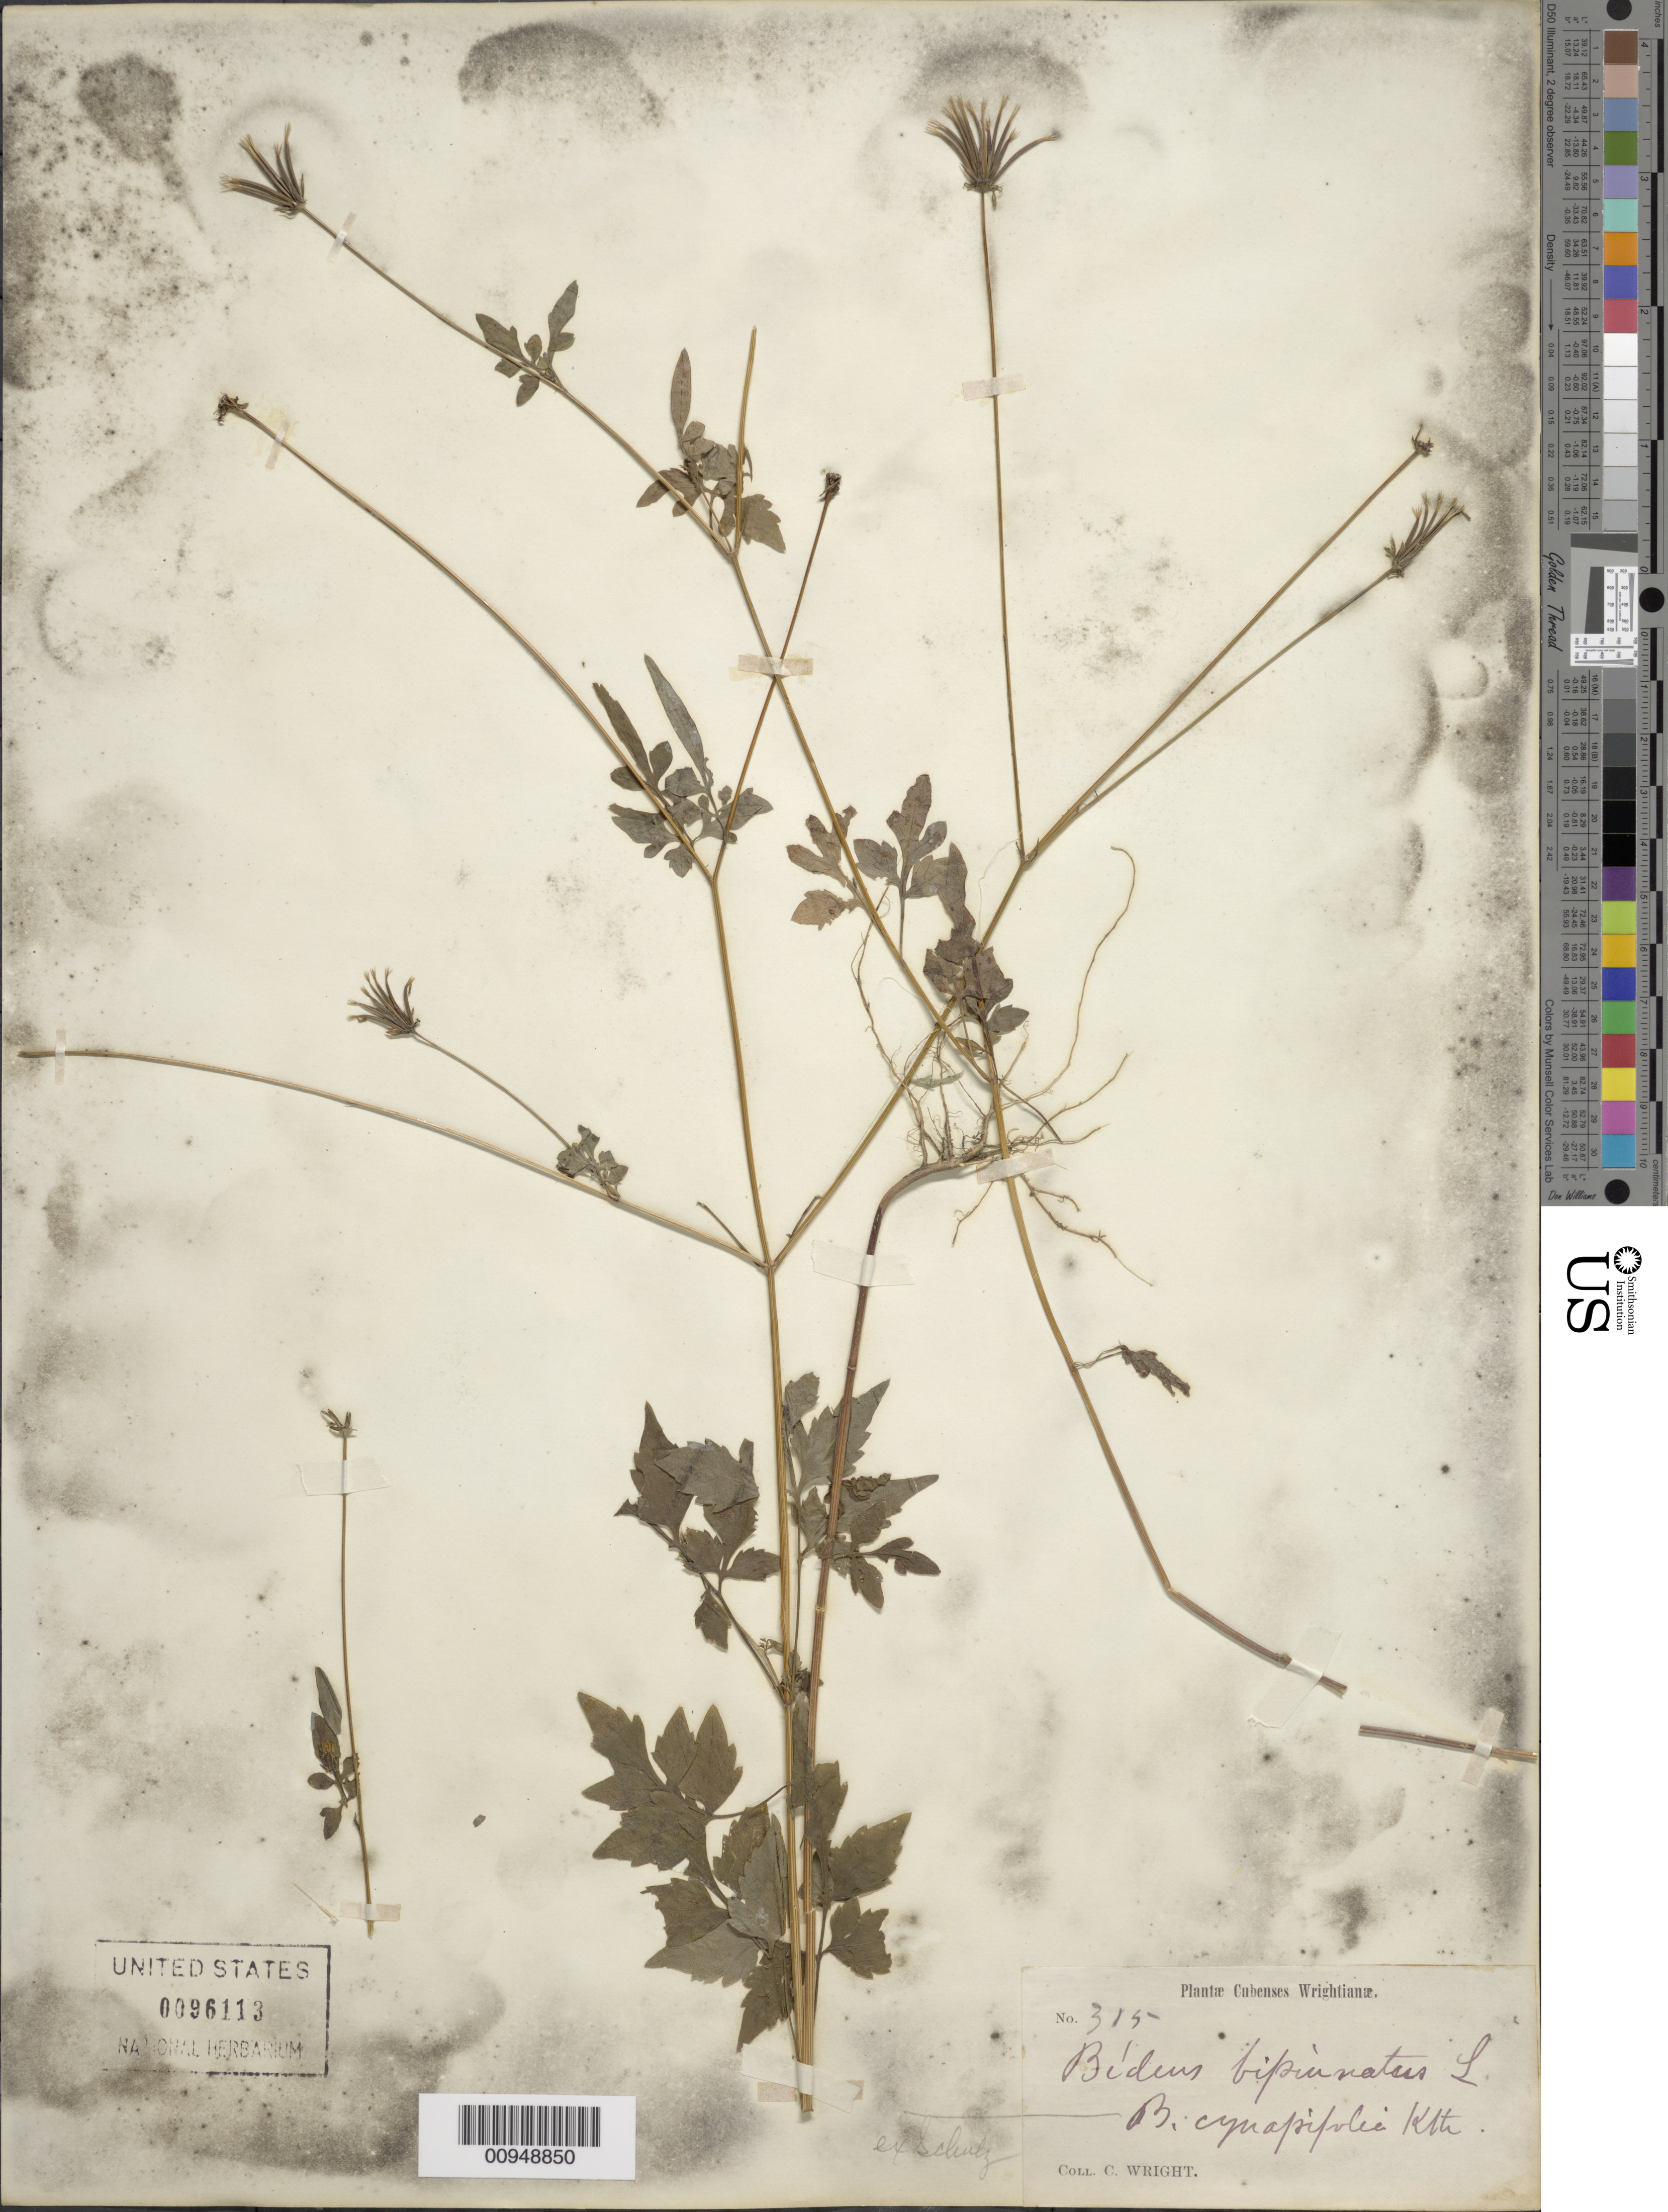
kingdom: Plantae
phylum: Tracheophyta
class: Magnoliopsida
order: Asterales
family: Asteraceae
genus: Bidens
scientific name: Bidens cynapiifolia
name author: Kunth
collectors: C. Wright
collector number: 315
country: Cuba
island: Cuba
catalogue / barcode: US 96113